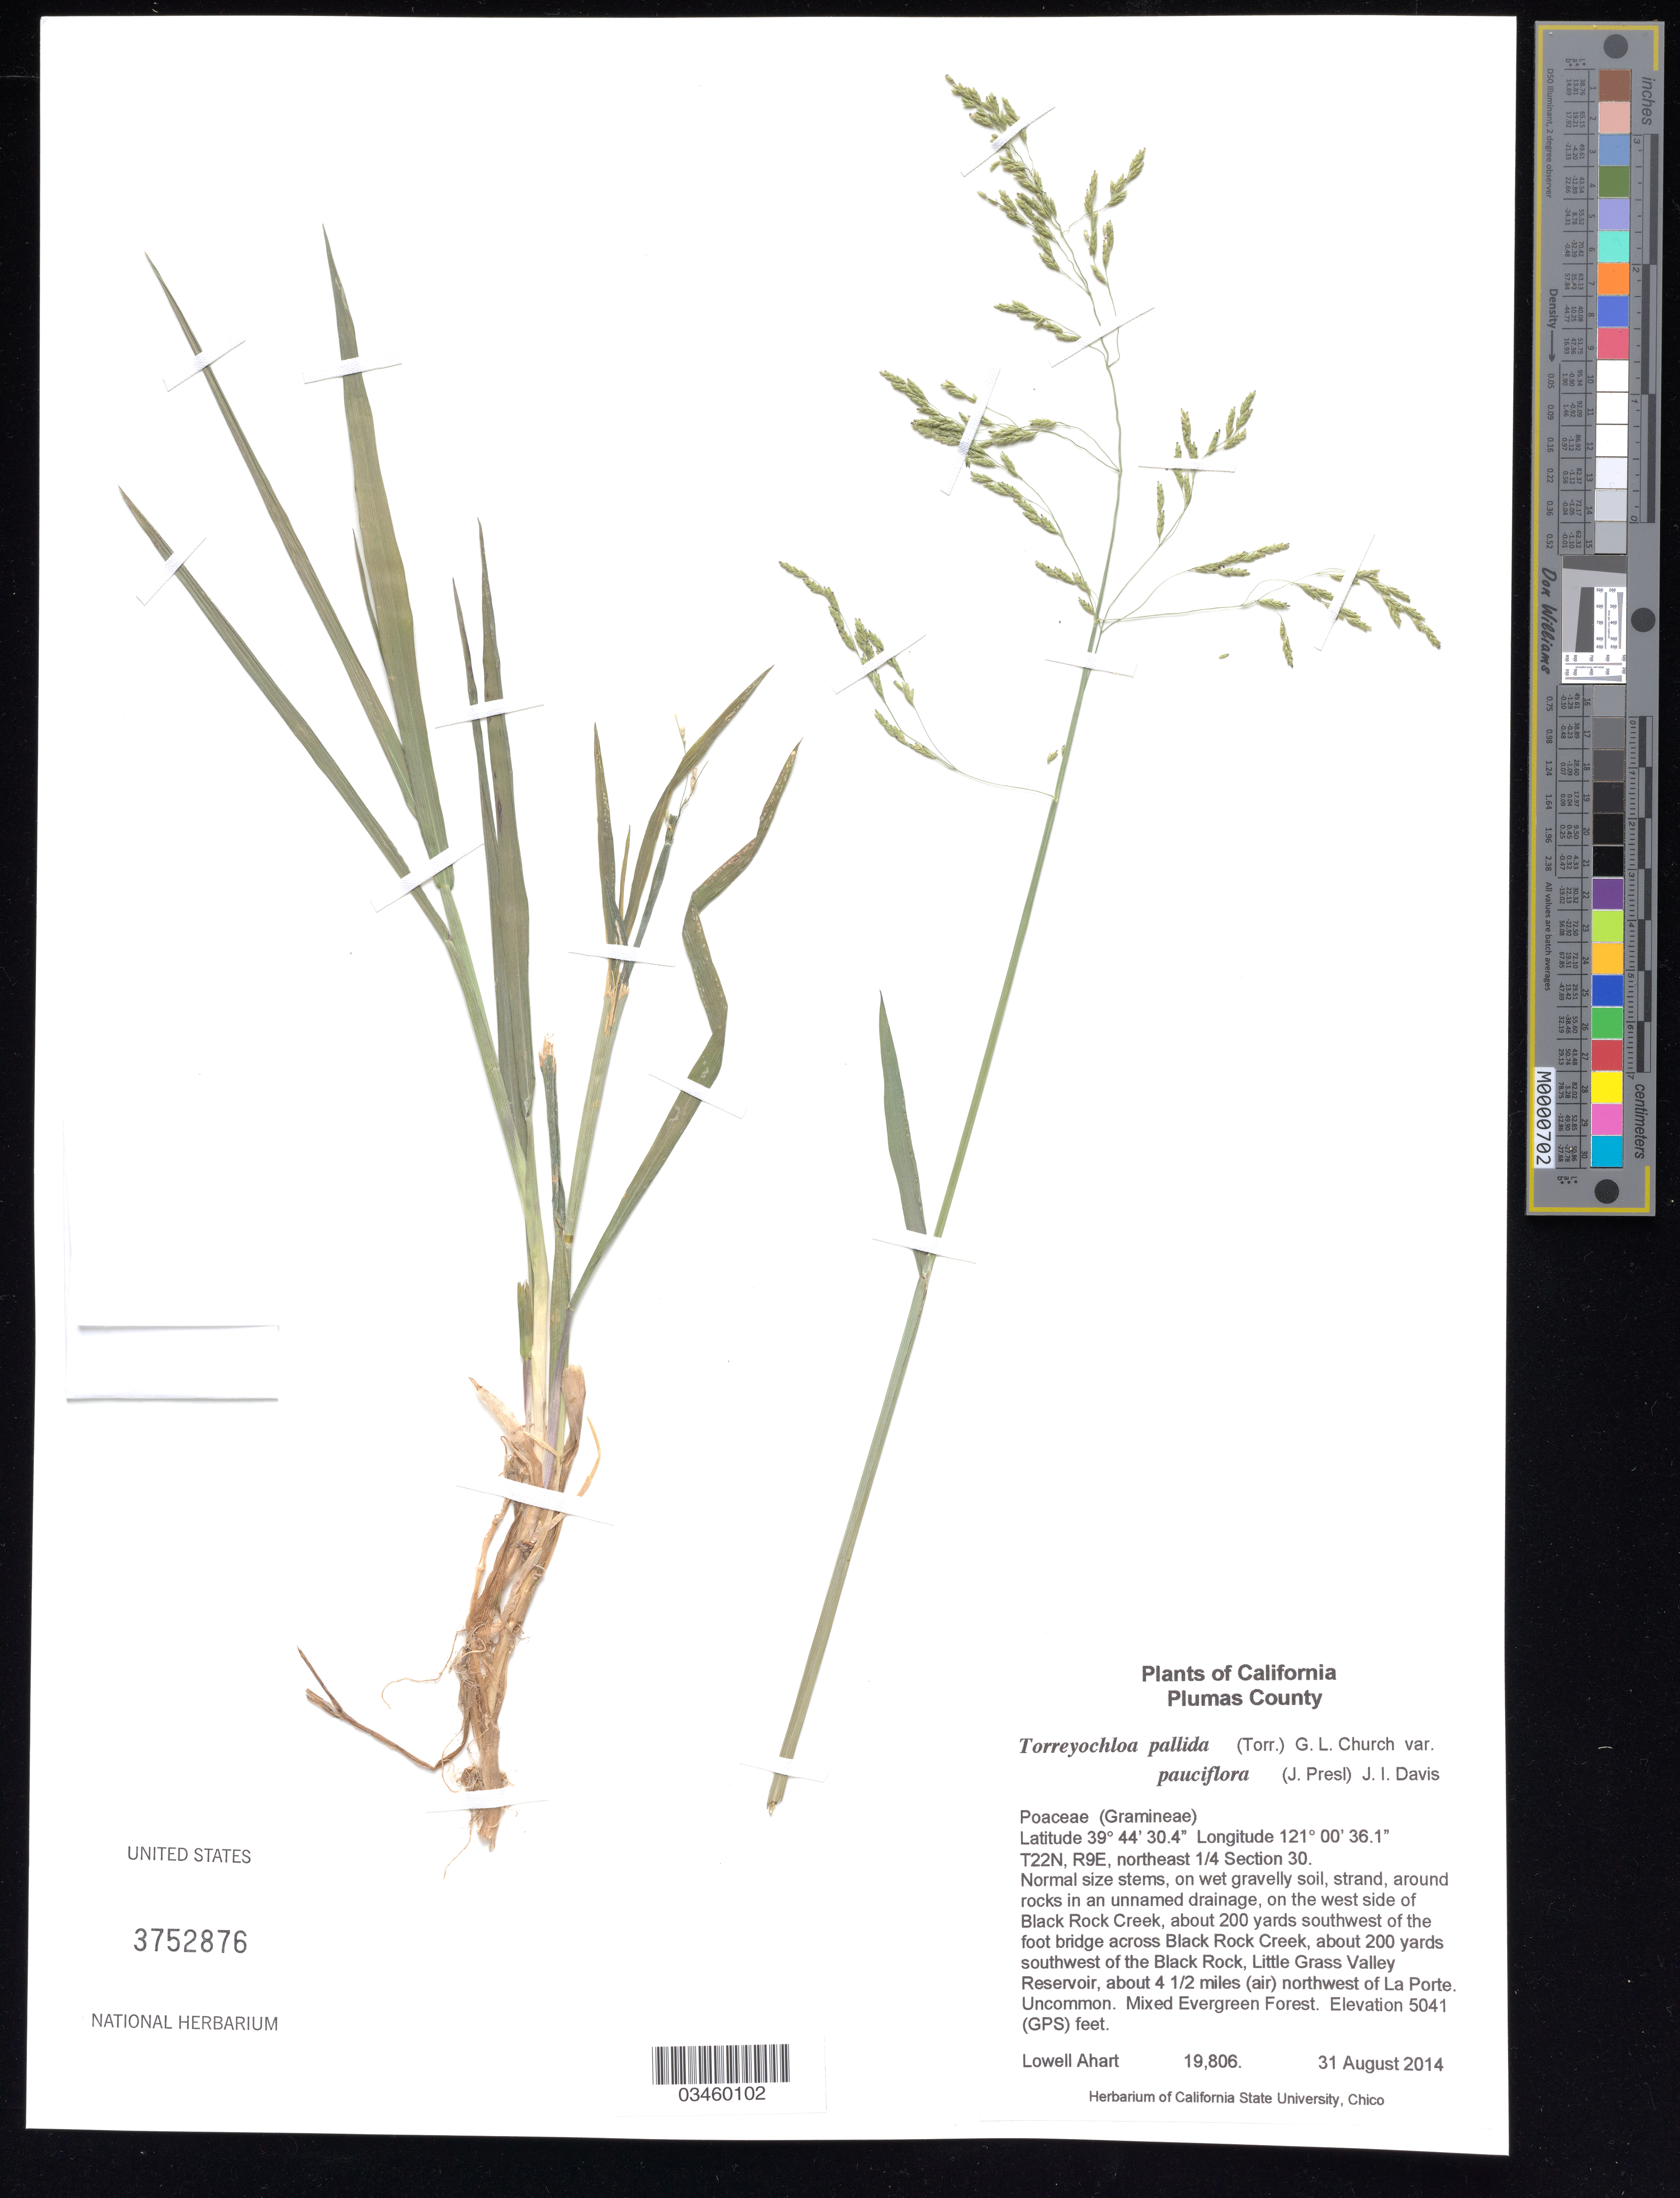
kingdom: Plantae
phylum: Tracheophyta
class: Liliopsida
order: Poales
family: Poaceae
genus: Torreyochloa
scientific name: Torreyochloa pallida var. pauciflora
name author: (J. Presl) J.I. Davis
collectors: L. Ahart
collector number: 19806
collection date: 2014-08-31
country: United States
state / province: California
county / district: Plumas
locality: On the west side of Black Rock Creek, about 200 yards southwest of the foot bridge across Black Rock Creek, about 200 yards southwest of the Black Rock, Little Grass Valley Reservoir, about 4 1/2 miles (air) northwest of La Porte.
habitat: Wet gravelly soil, strand, around rocks in drainage. Mixed Evergreen Forest.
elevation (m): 1536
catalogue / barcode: US 3752876